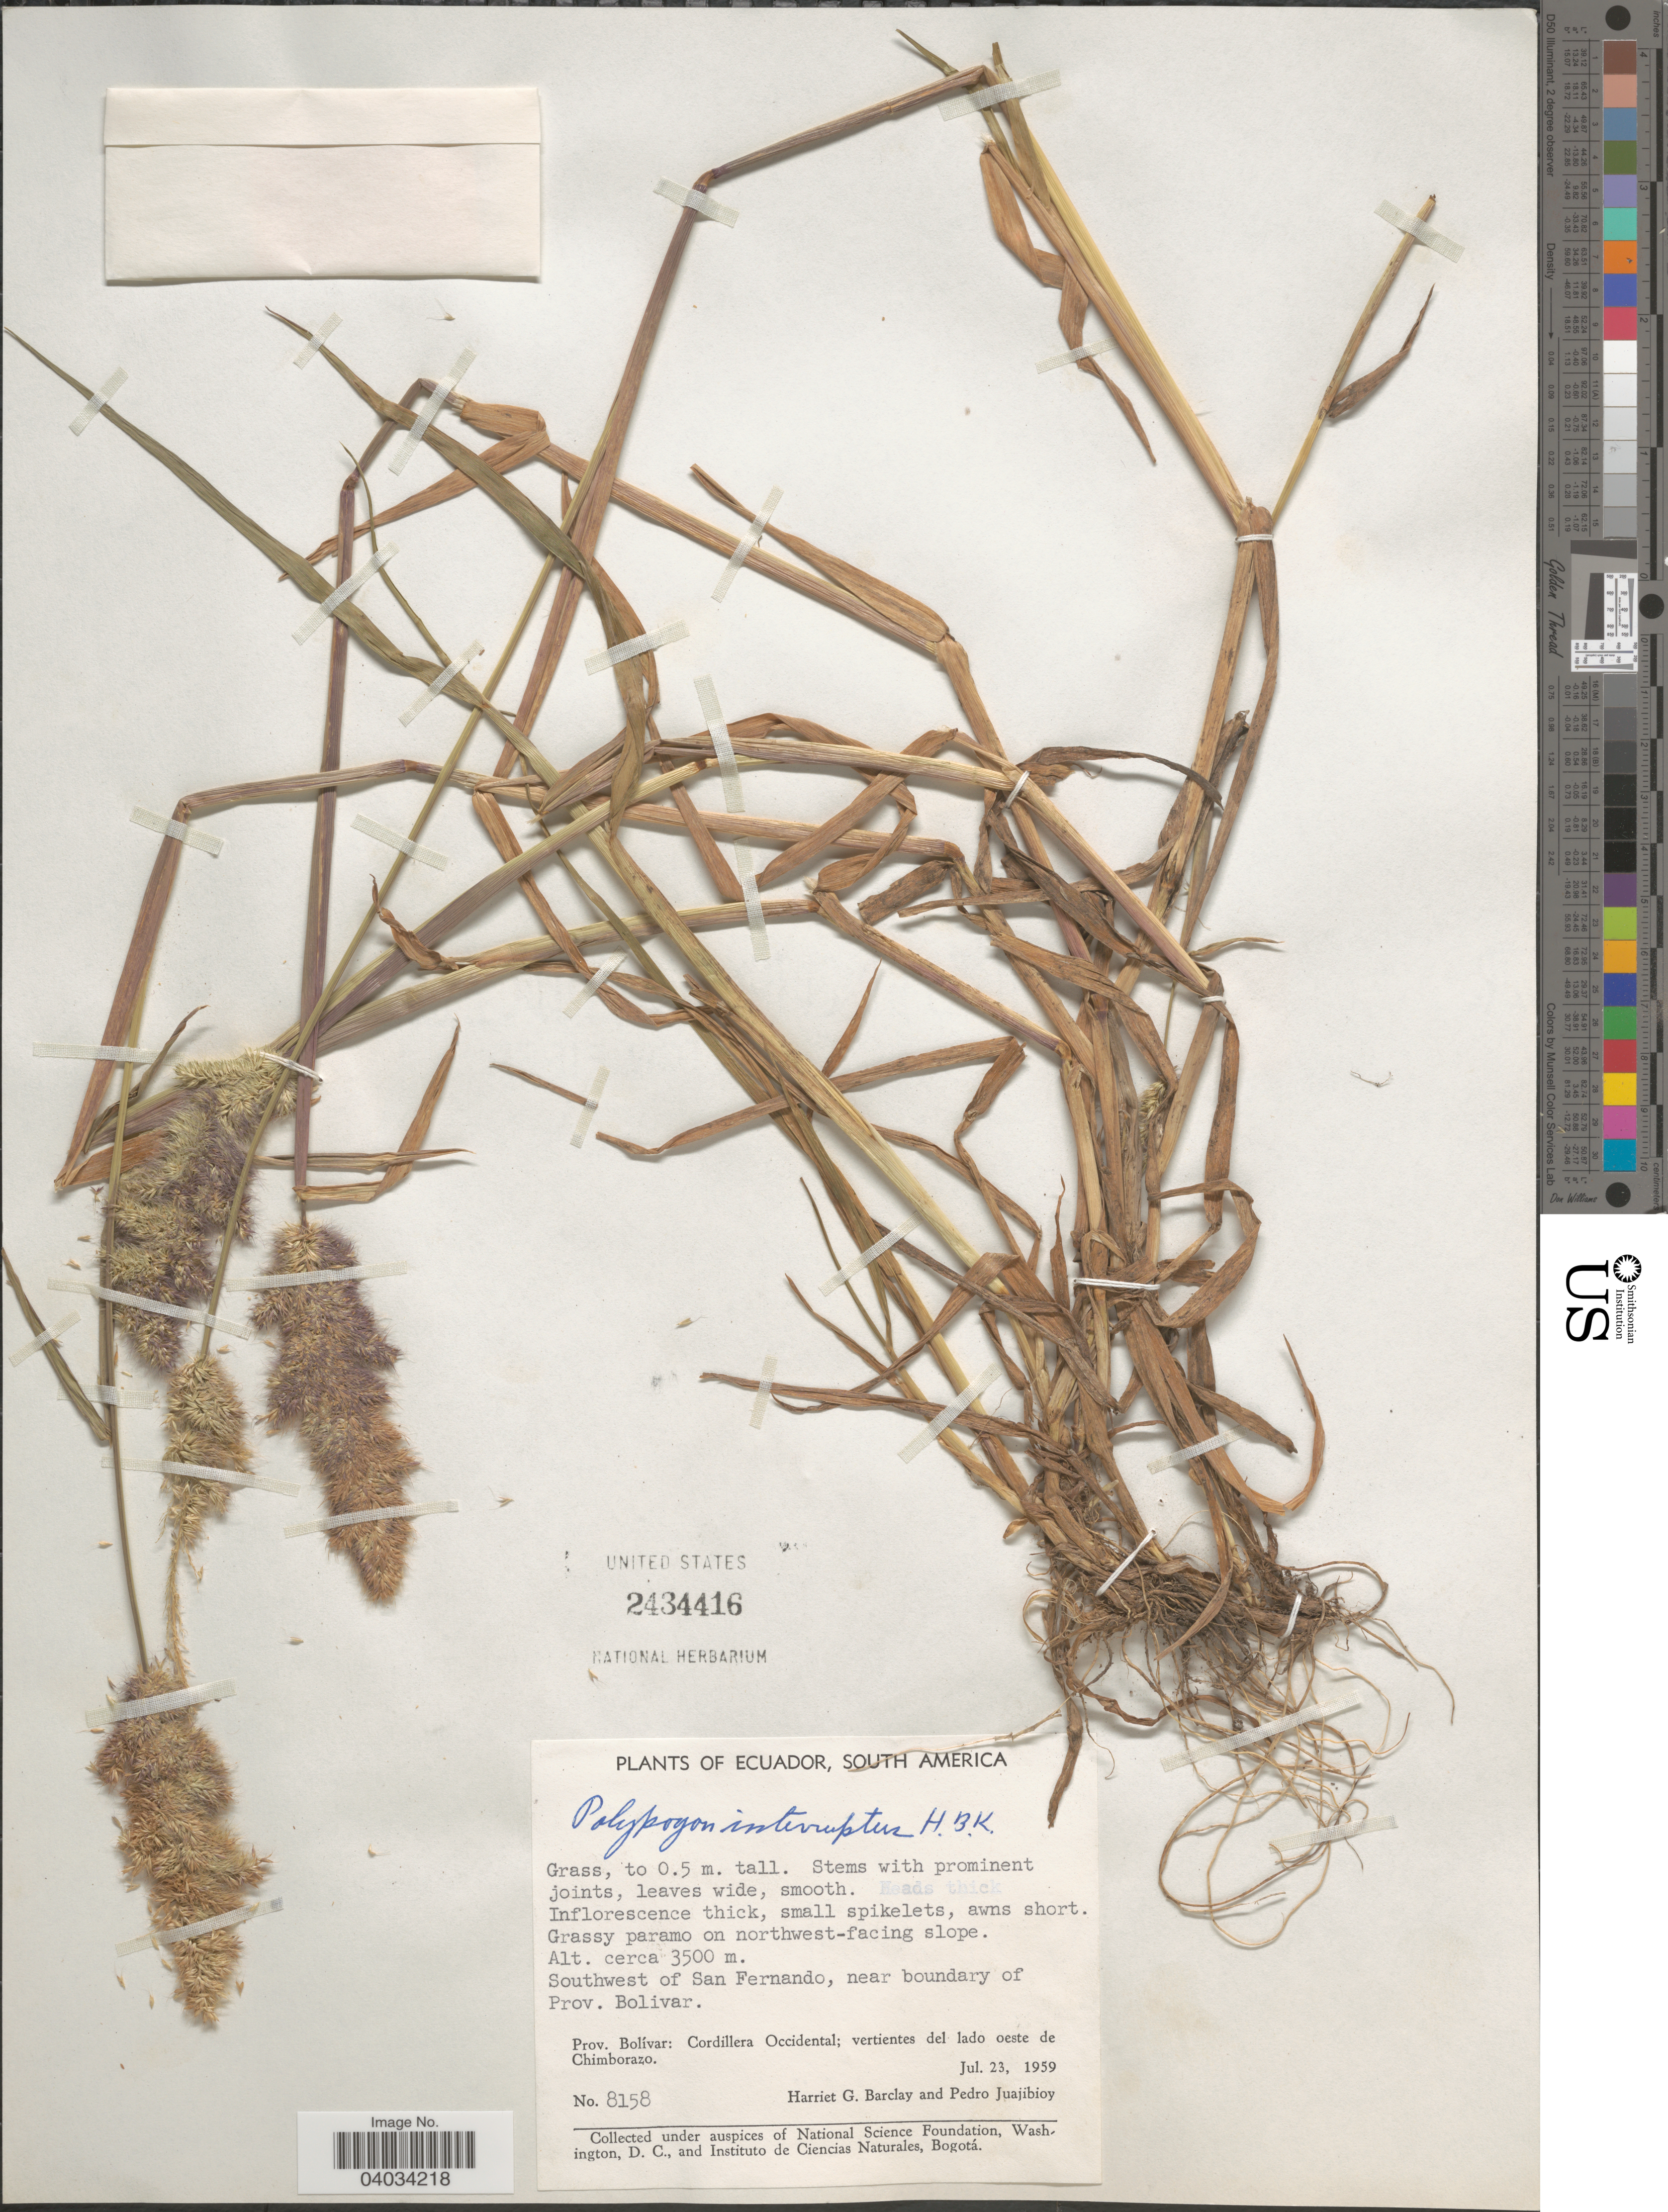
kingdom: Plantae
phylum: Tracheophyta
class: Liliopsida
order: Poales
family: Poaceae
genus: Polypogon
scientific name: Polypogon interruptus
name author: Kunth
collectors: H. G. Barclay & P. Juajibioy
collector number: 8158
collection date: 1959-07-23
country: Ecuador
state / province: Bolívar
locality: Southwest of San Fernando, near boundary of Prov. Bolivar. Cordillera Occidental, vertientes del lado oeste de Chimborazo.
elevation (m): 3500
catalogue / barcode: US 2434416